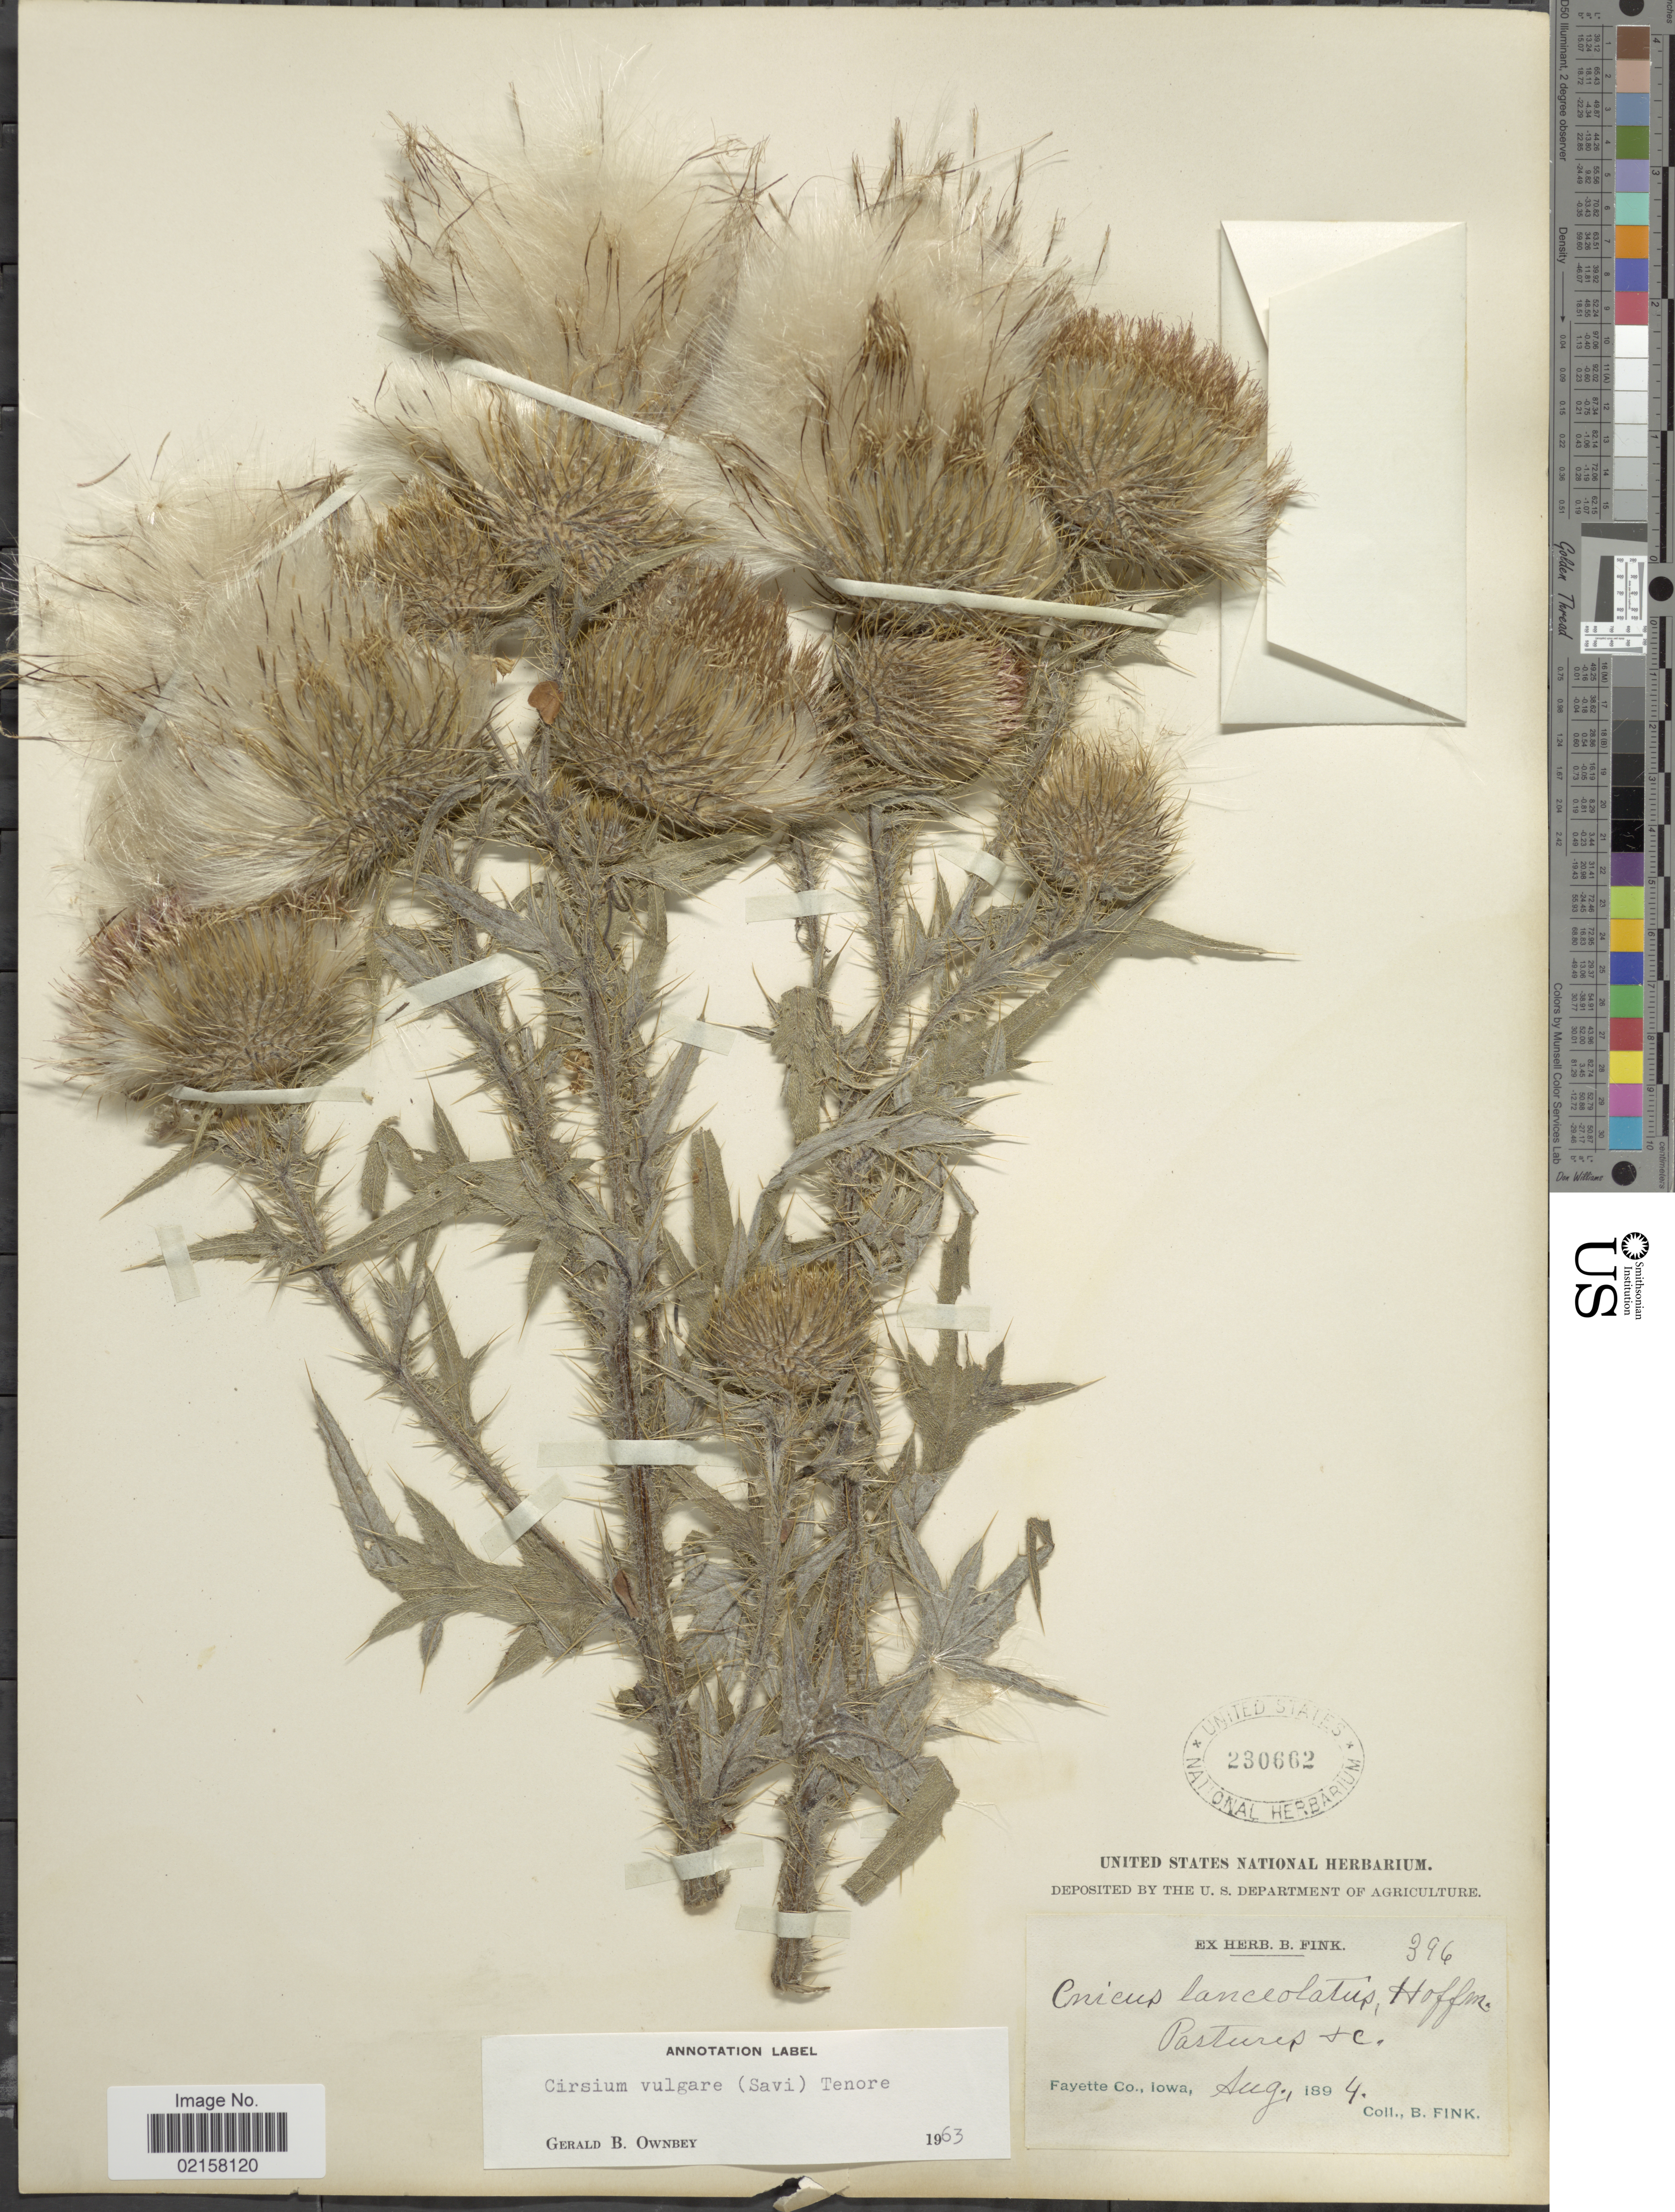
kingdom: Plantae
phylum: Tracheophyta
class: Magnoliopsida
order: Asterales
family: Asteraceae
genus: Cirsium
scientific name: Cirsium vulgare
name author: (Savi) Ten.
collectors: B. Fink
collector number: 396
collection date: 1894-08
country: United States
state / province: Iowa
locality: Fayette Co.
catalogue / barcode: US 230662